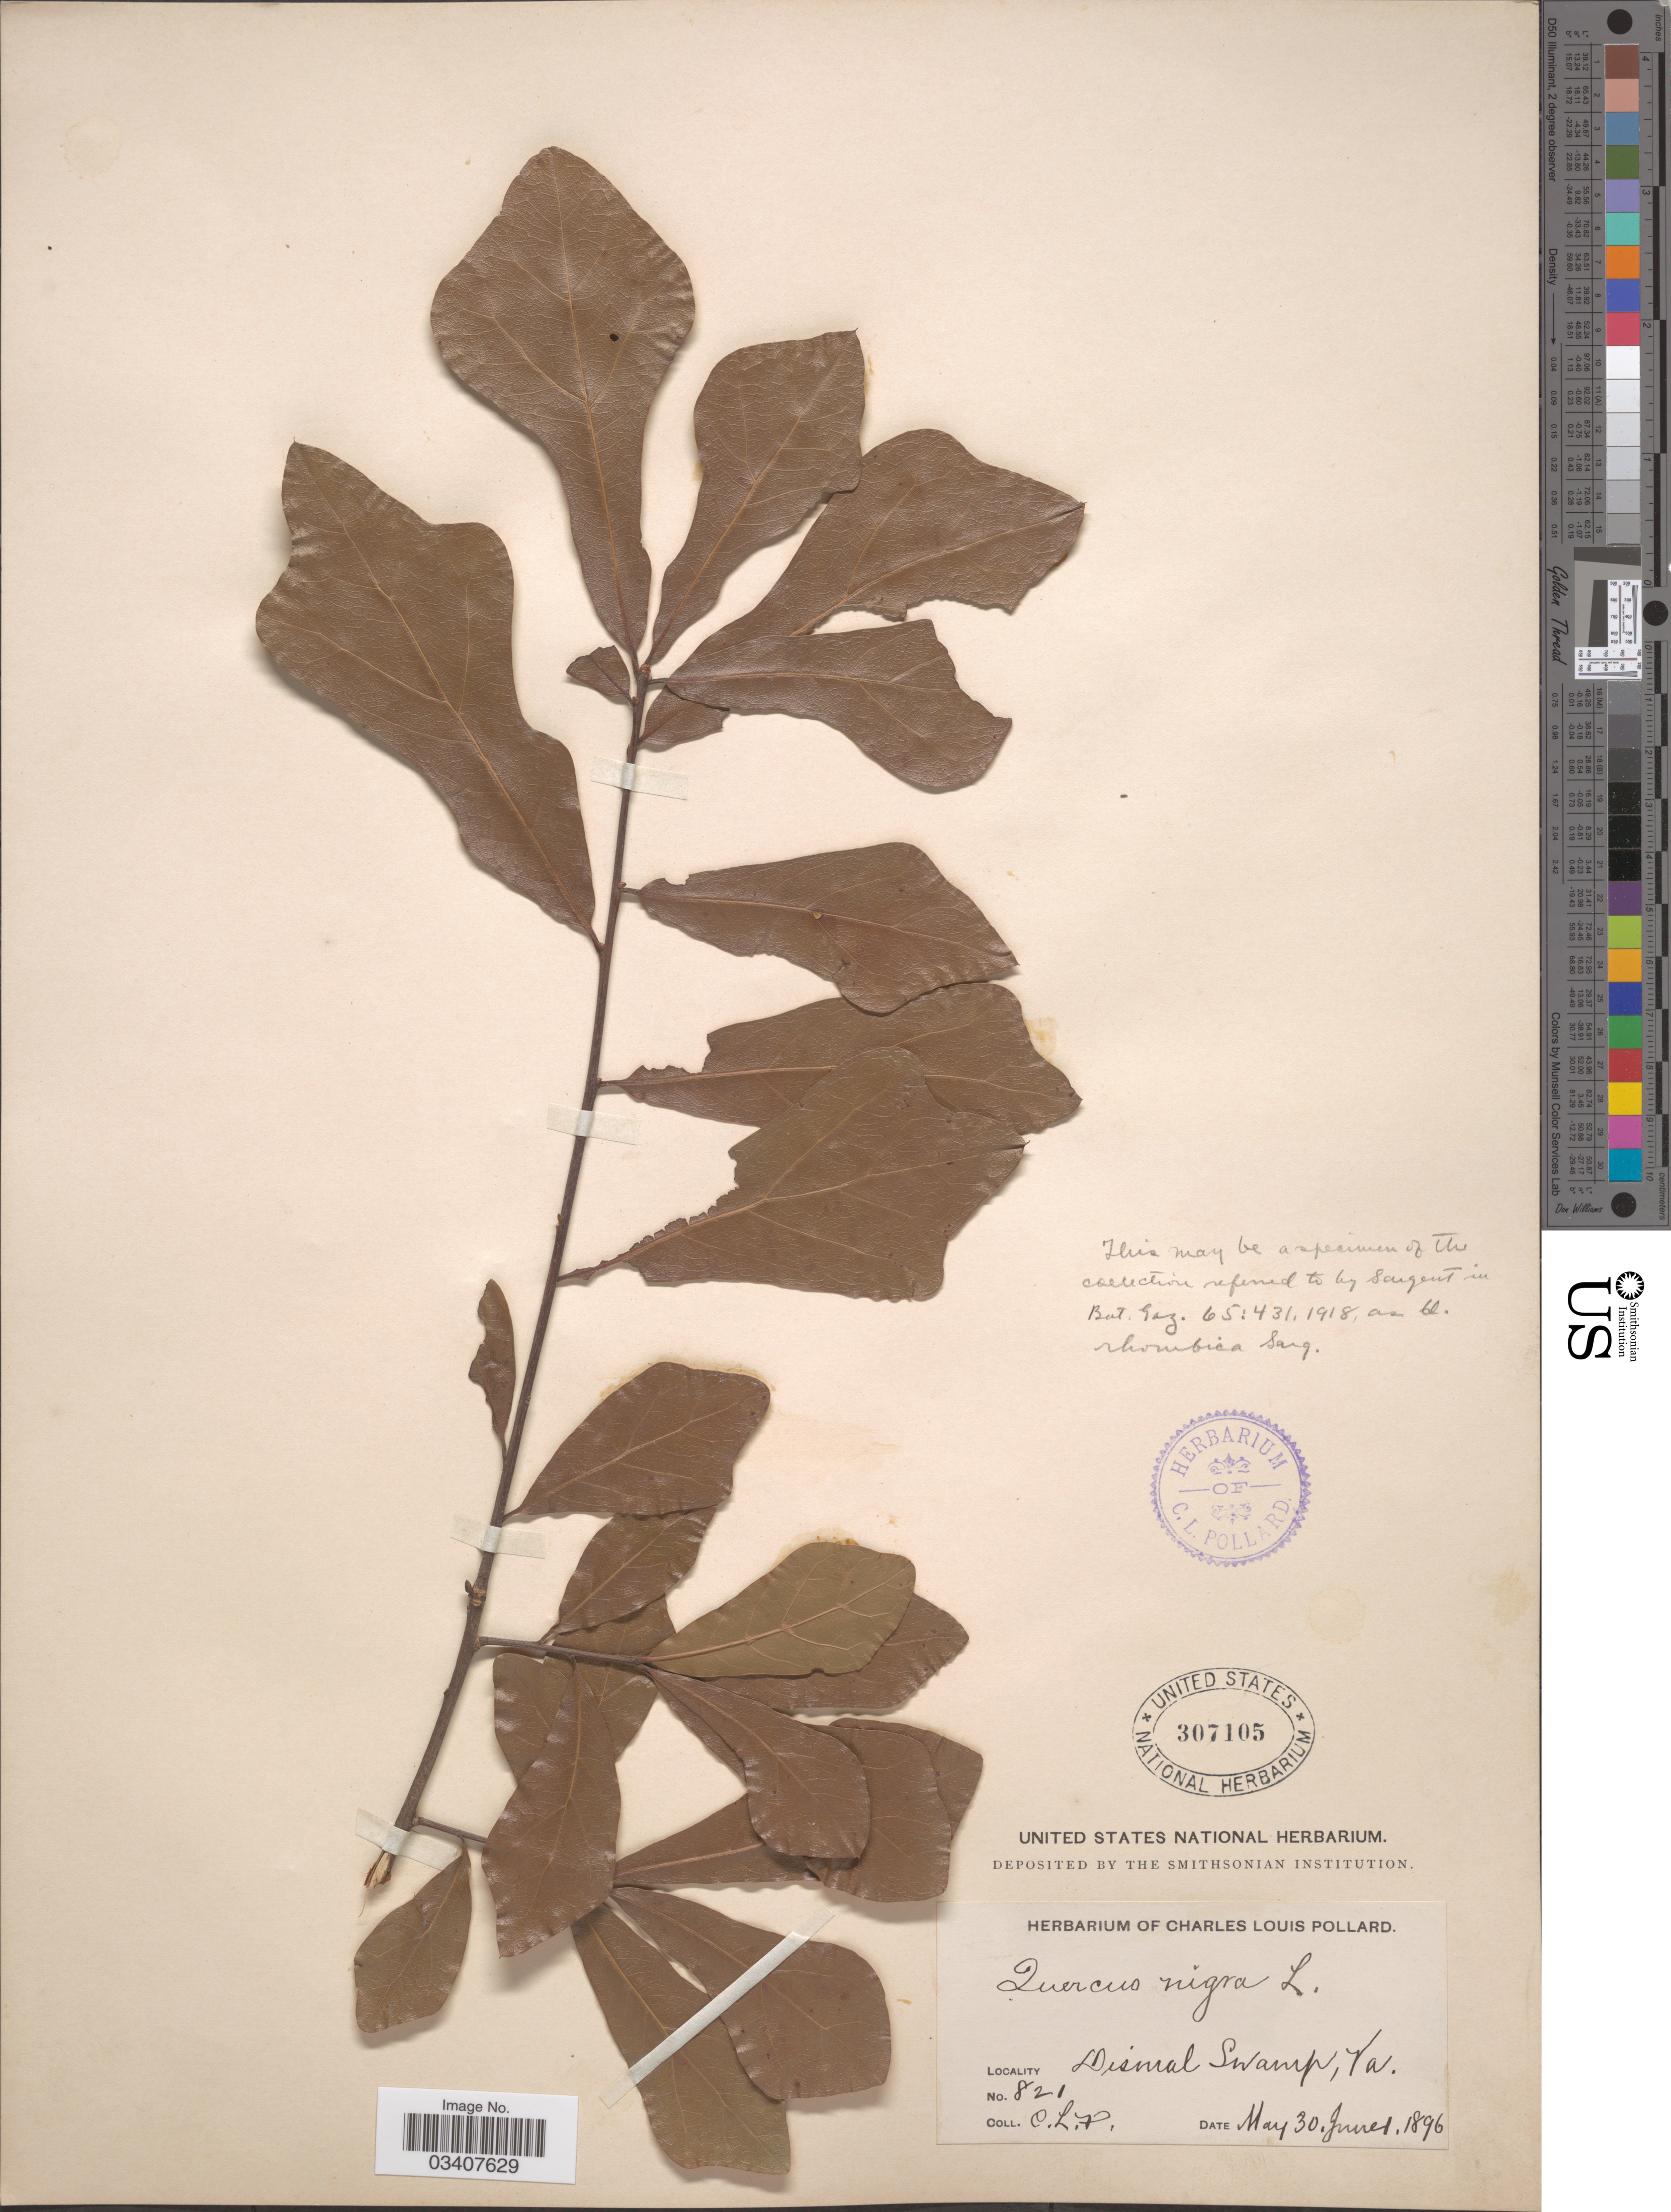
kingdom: Plantae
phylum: Tracheophyta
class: Magnoliopsida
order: Fagales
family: Fagaceae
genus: Quercus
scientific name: Quercus nigra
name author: L.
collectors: C. L. Pollard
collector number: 821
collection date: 1896-05-30/1896-06-01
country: United States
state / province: Virginia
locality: Dismal Swamp.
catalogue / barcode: US 307105